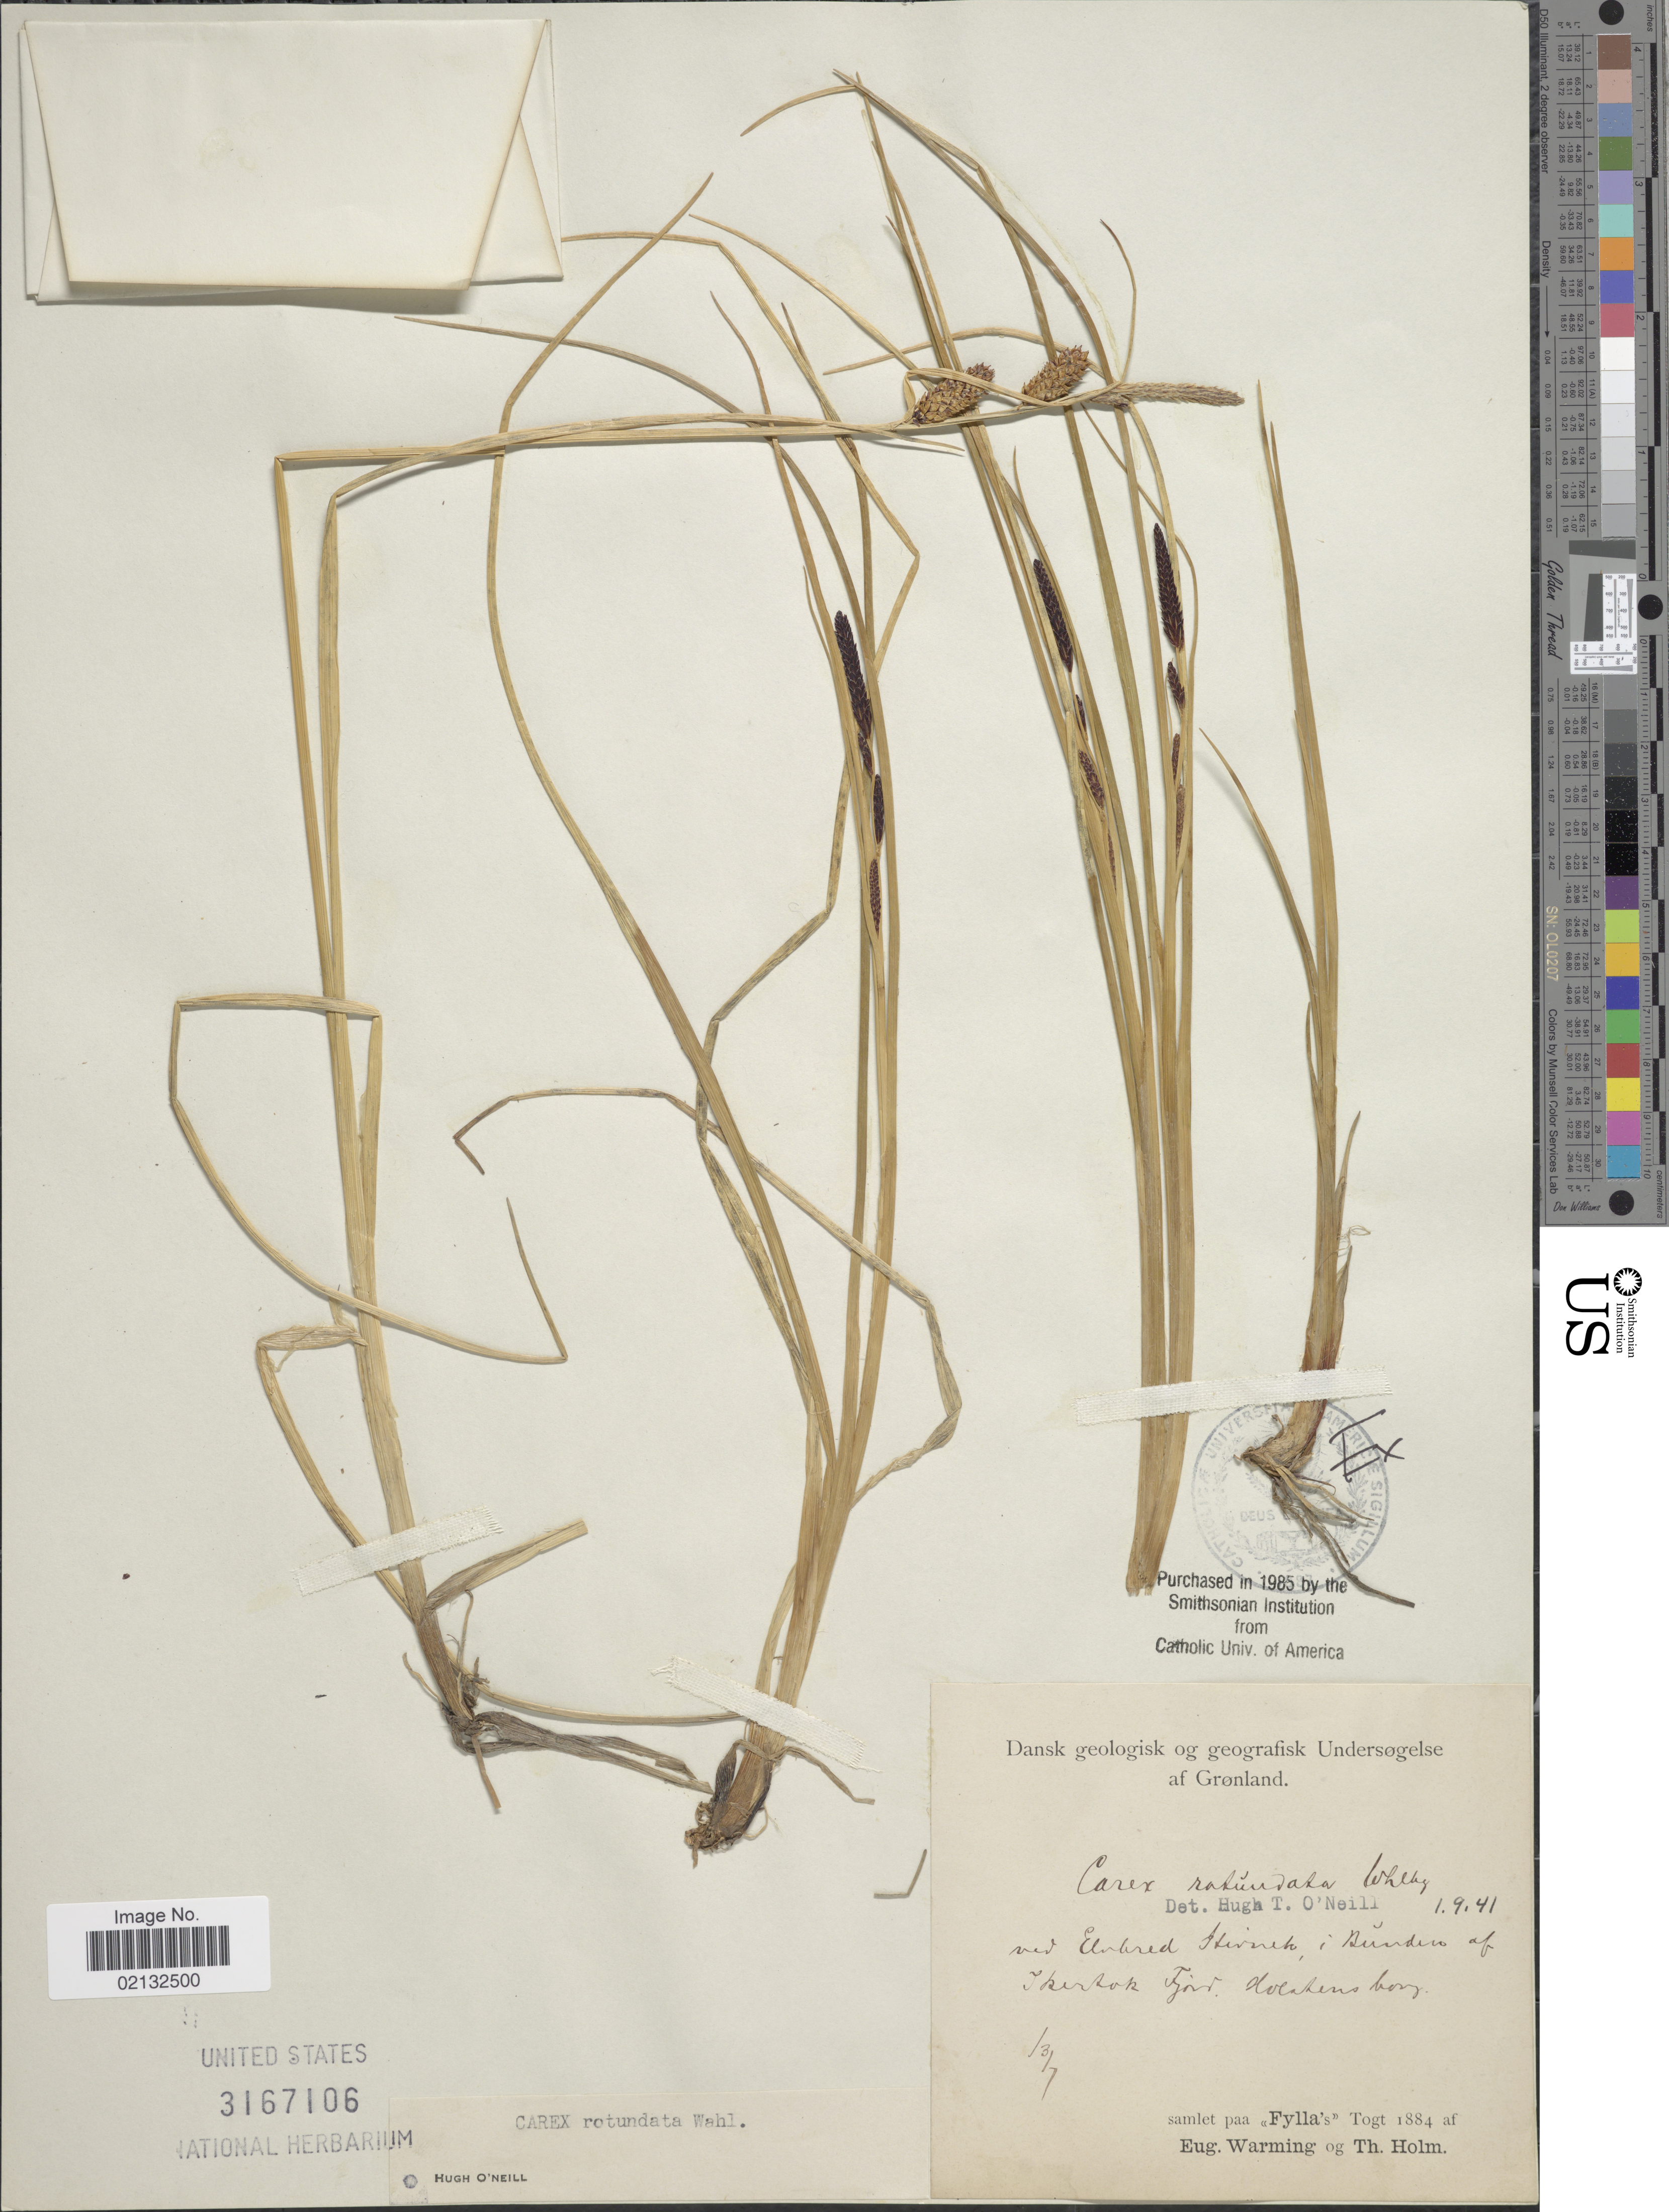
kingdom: Plantae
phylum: Tracheophyta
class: Liliopsida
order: Poales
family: Cyperaceae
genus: Carex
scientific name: Carex rotundata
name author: Wahlenb.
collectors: E. Warming & T. Holm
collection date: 1884-07-13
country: Greenland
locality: Dansk geologisk og geografisk Underøgelse af Grønland, samlet paa Fylla's Togt. Ved Elnbred Iternek, Bunden af Ibertok Fjord, Holsteinsborg [interpreted]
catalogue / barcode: US 3167106